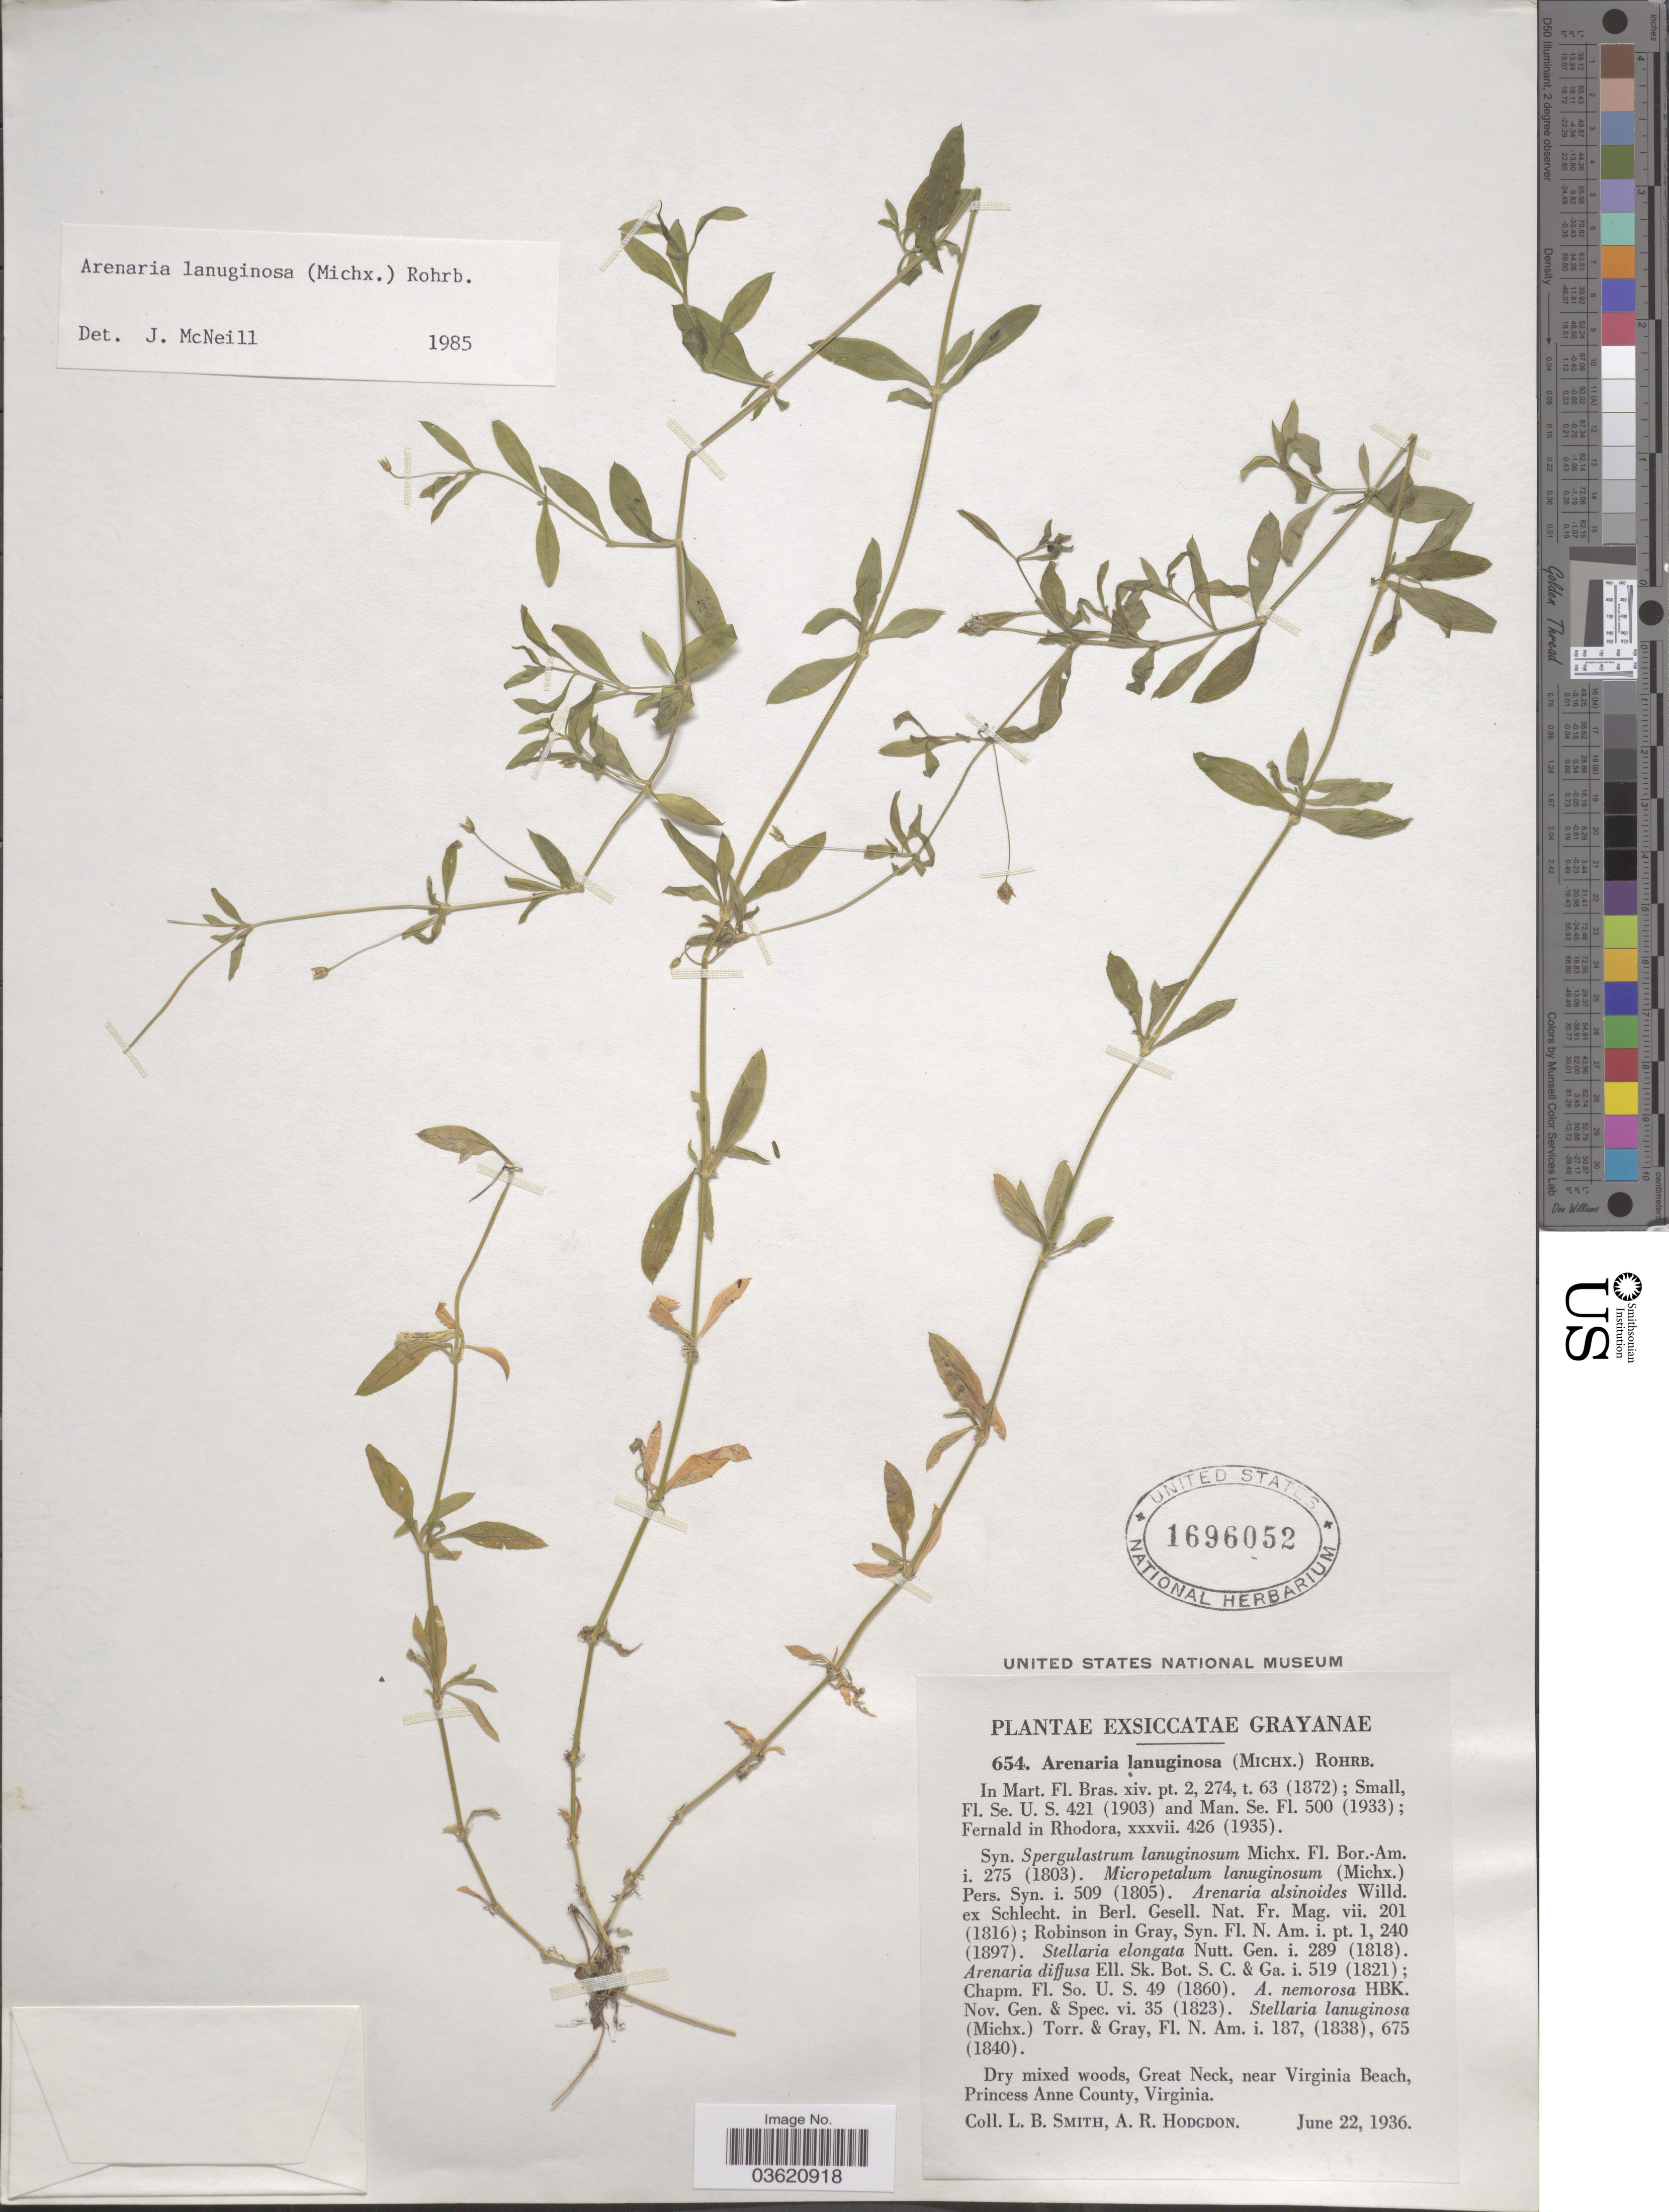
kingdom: Plantae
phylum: Tracheophyta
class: Magnoliopsida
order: Caryophyllales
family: Caryophyllaceae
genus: Arenaria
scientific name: Arenaria lanuginosa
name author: (Michx.) Rohrb.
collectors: L. Smith & A. R. Hodgdon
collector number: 654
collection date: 1936-06-22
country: United States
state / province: Virginia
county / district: City of Virginia Beach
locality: Great Neck, Near Virginia Beach, Princess Anne County.(= historic county name)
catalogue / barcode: US 1696052